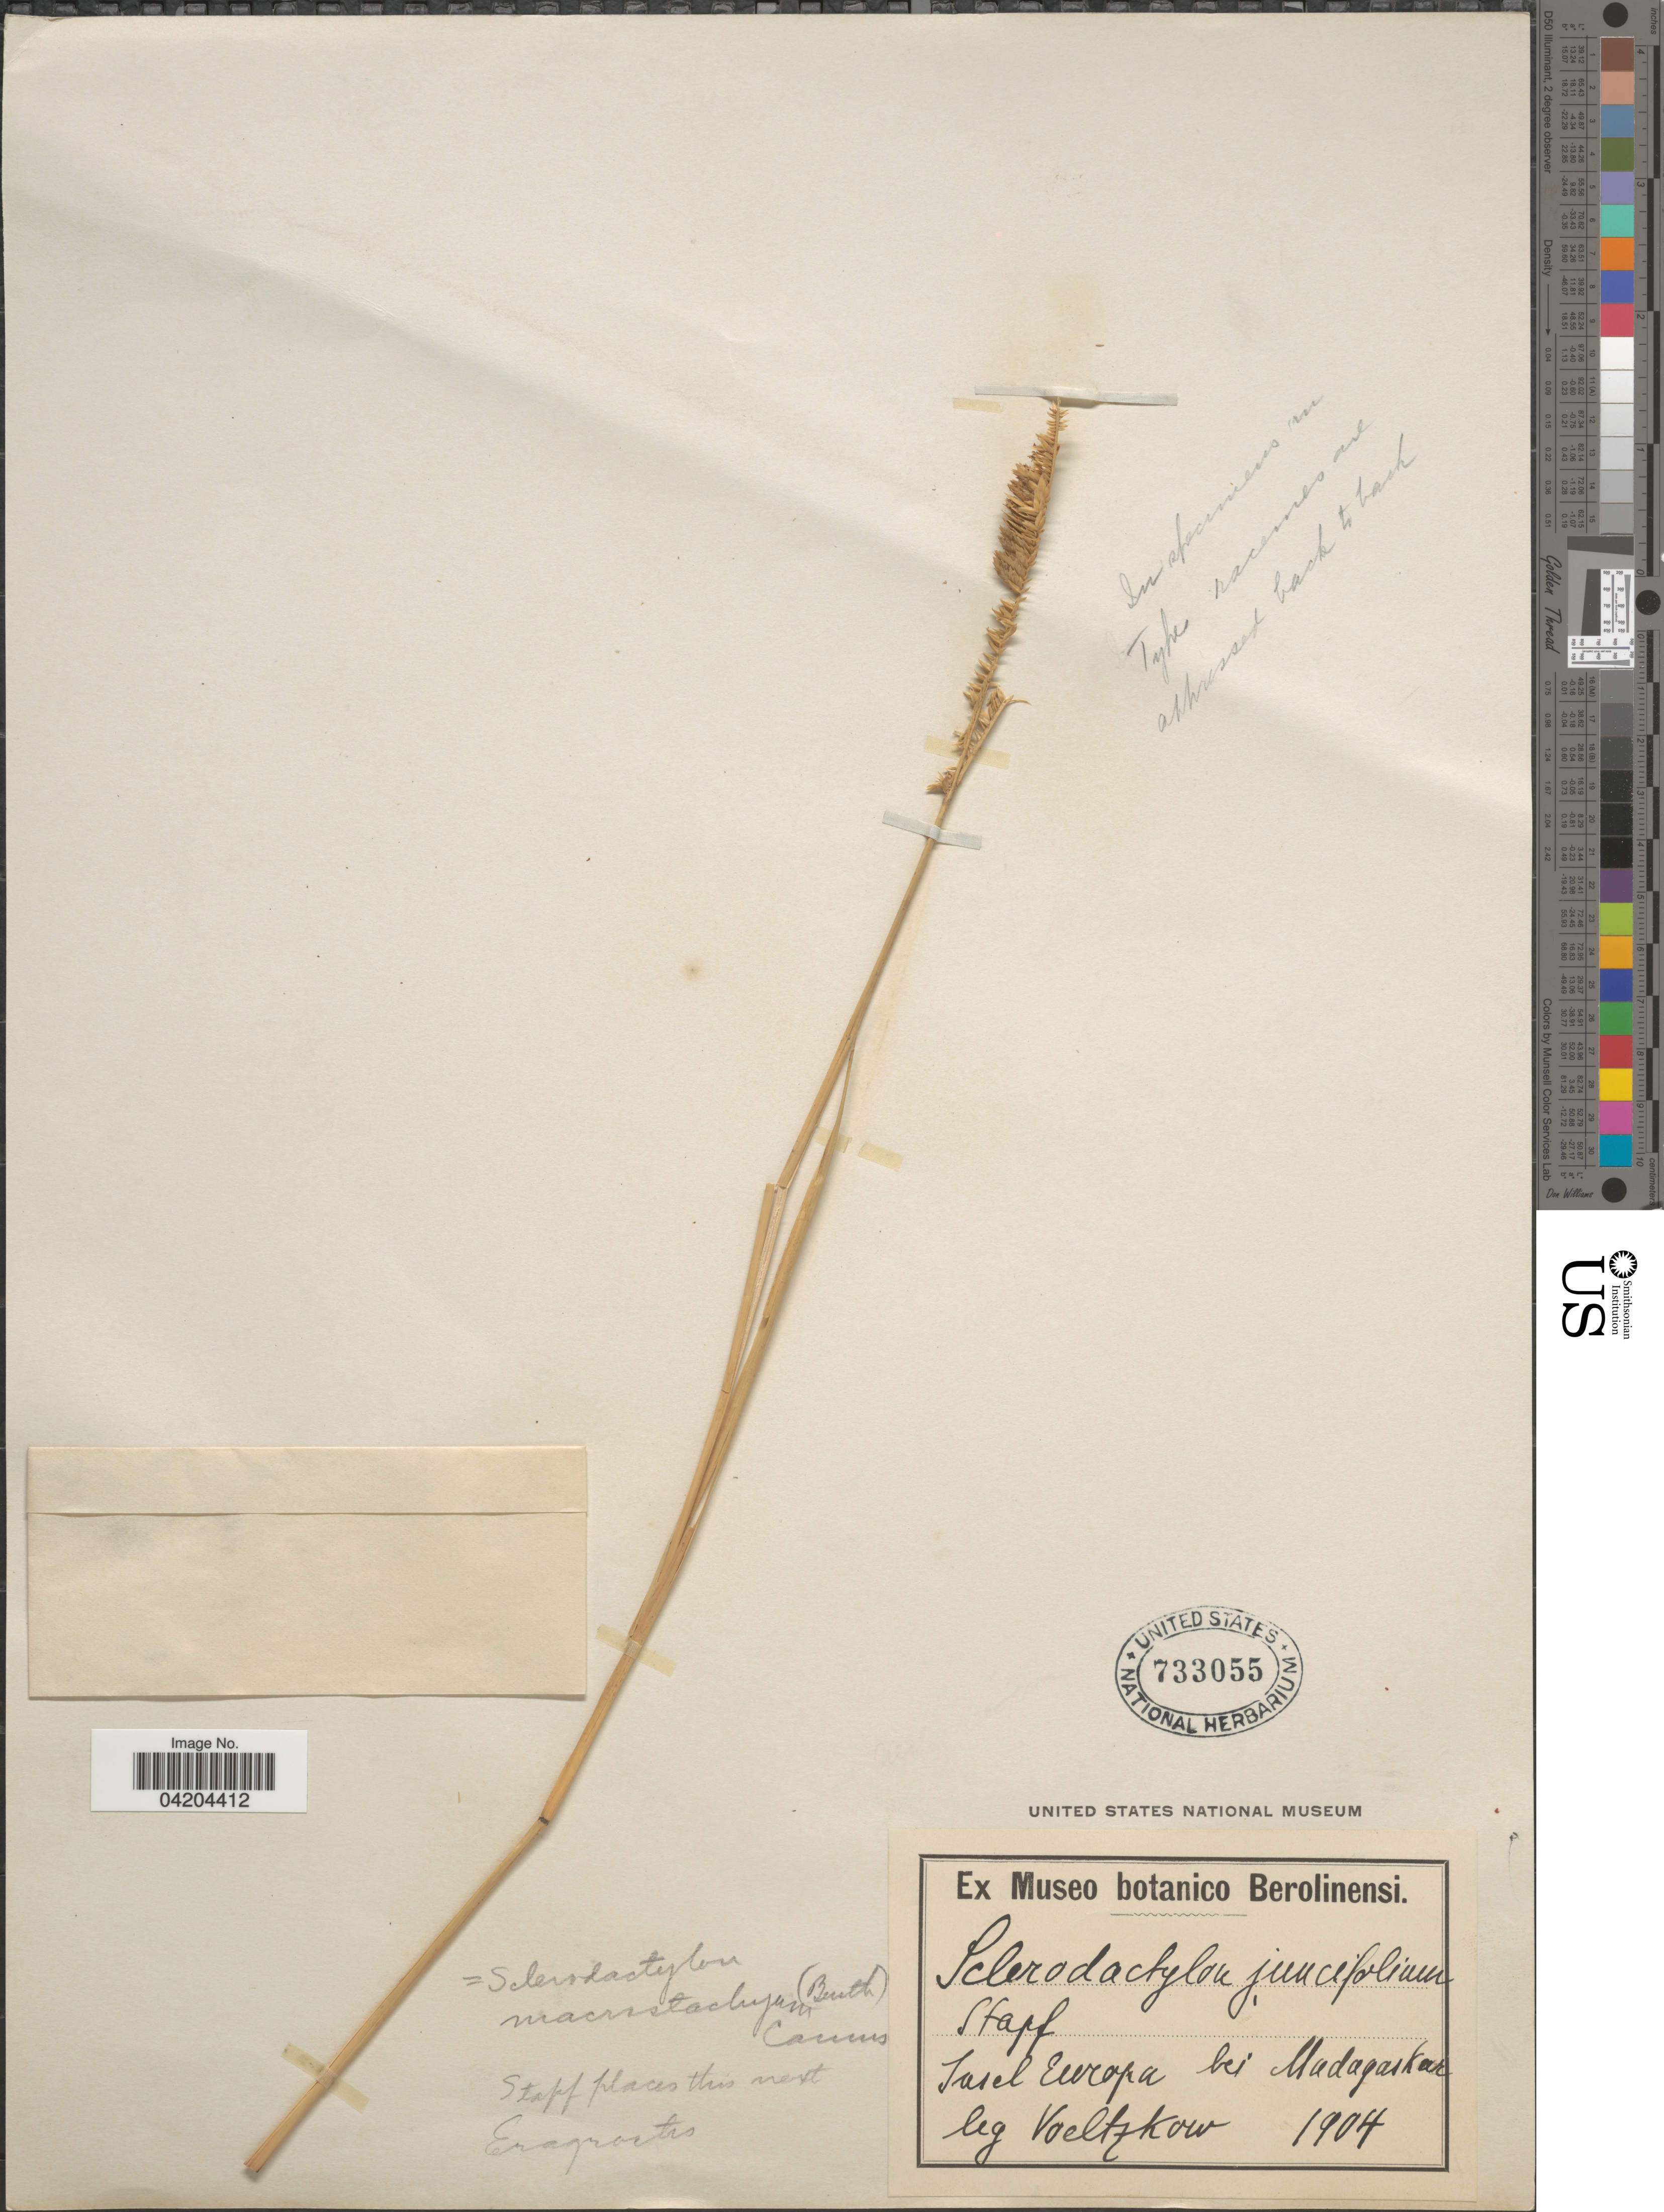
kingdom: Plantae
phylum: Tracheophyta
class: Liliopsida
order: Poales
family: Poaceae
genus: Sclerodactylon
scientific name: Sclerodactylon macrostachyum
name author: (Benth.) A. Camus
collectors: Voeltzkow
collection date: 1904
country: Madagascar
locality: Sasel [interpreted] Europa bei Madagaskar.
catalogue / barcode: US 733055